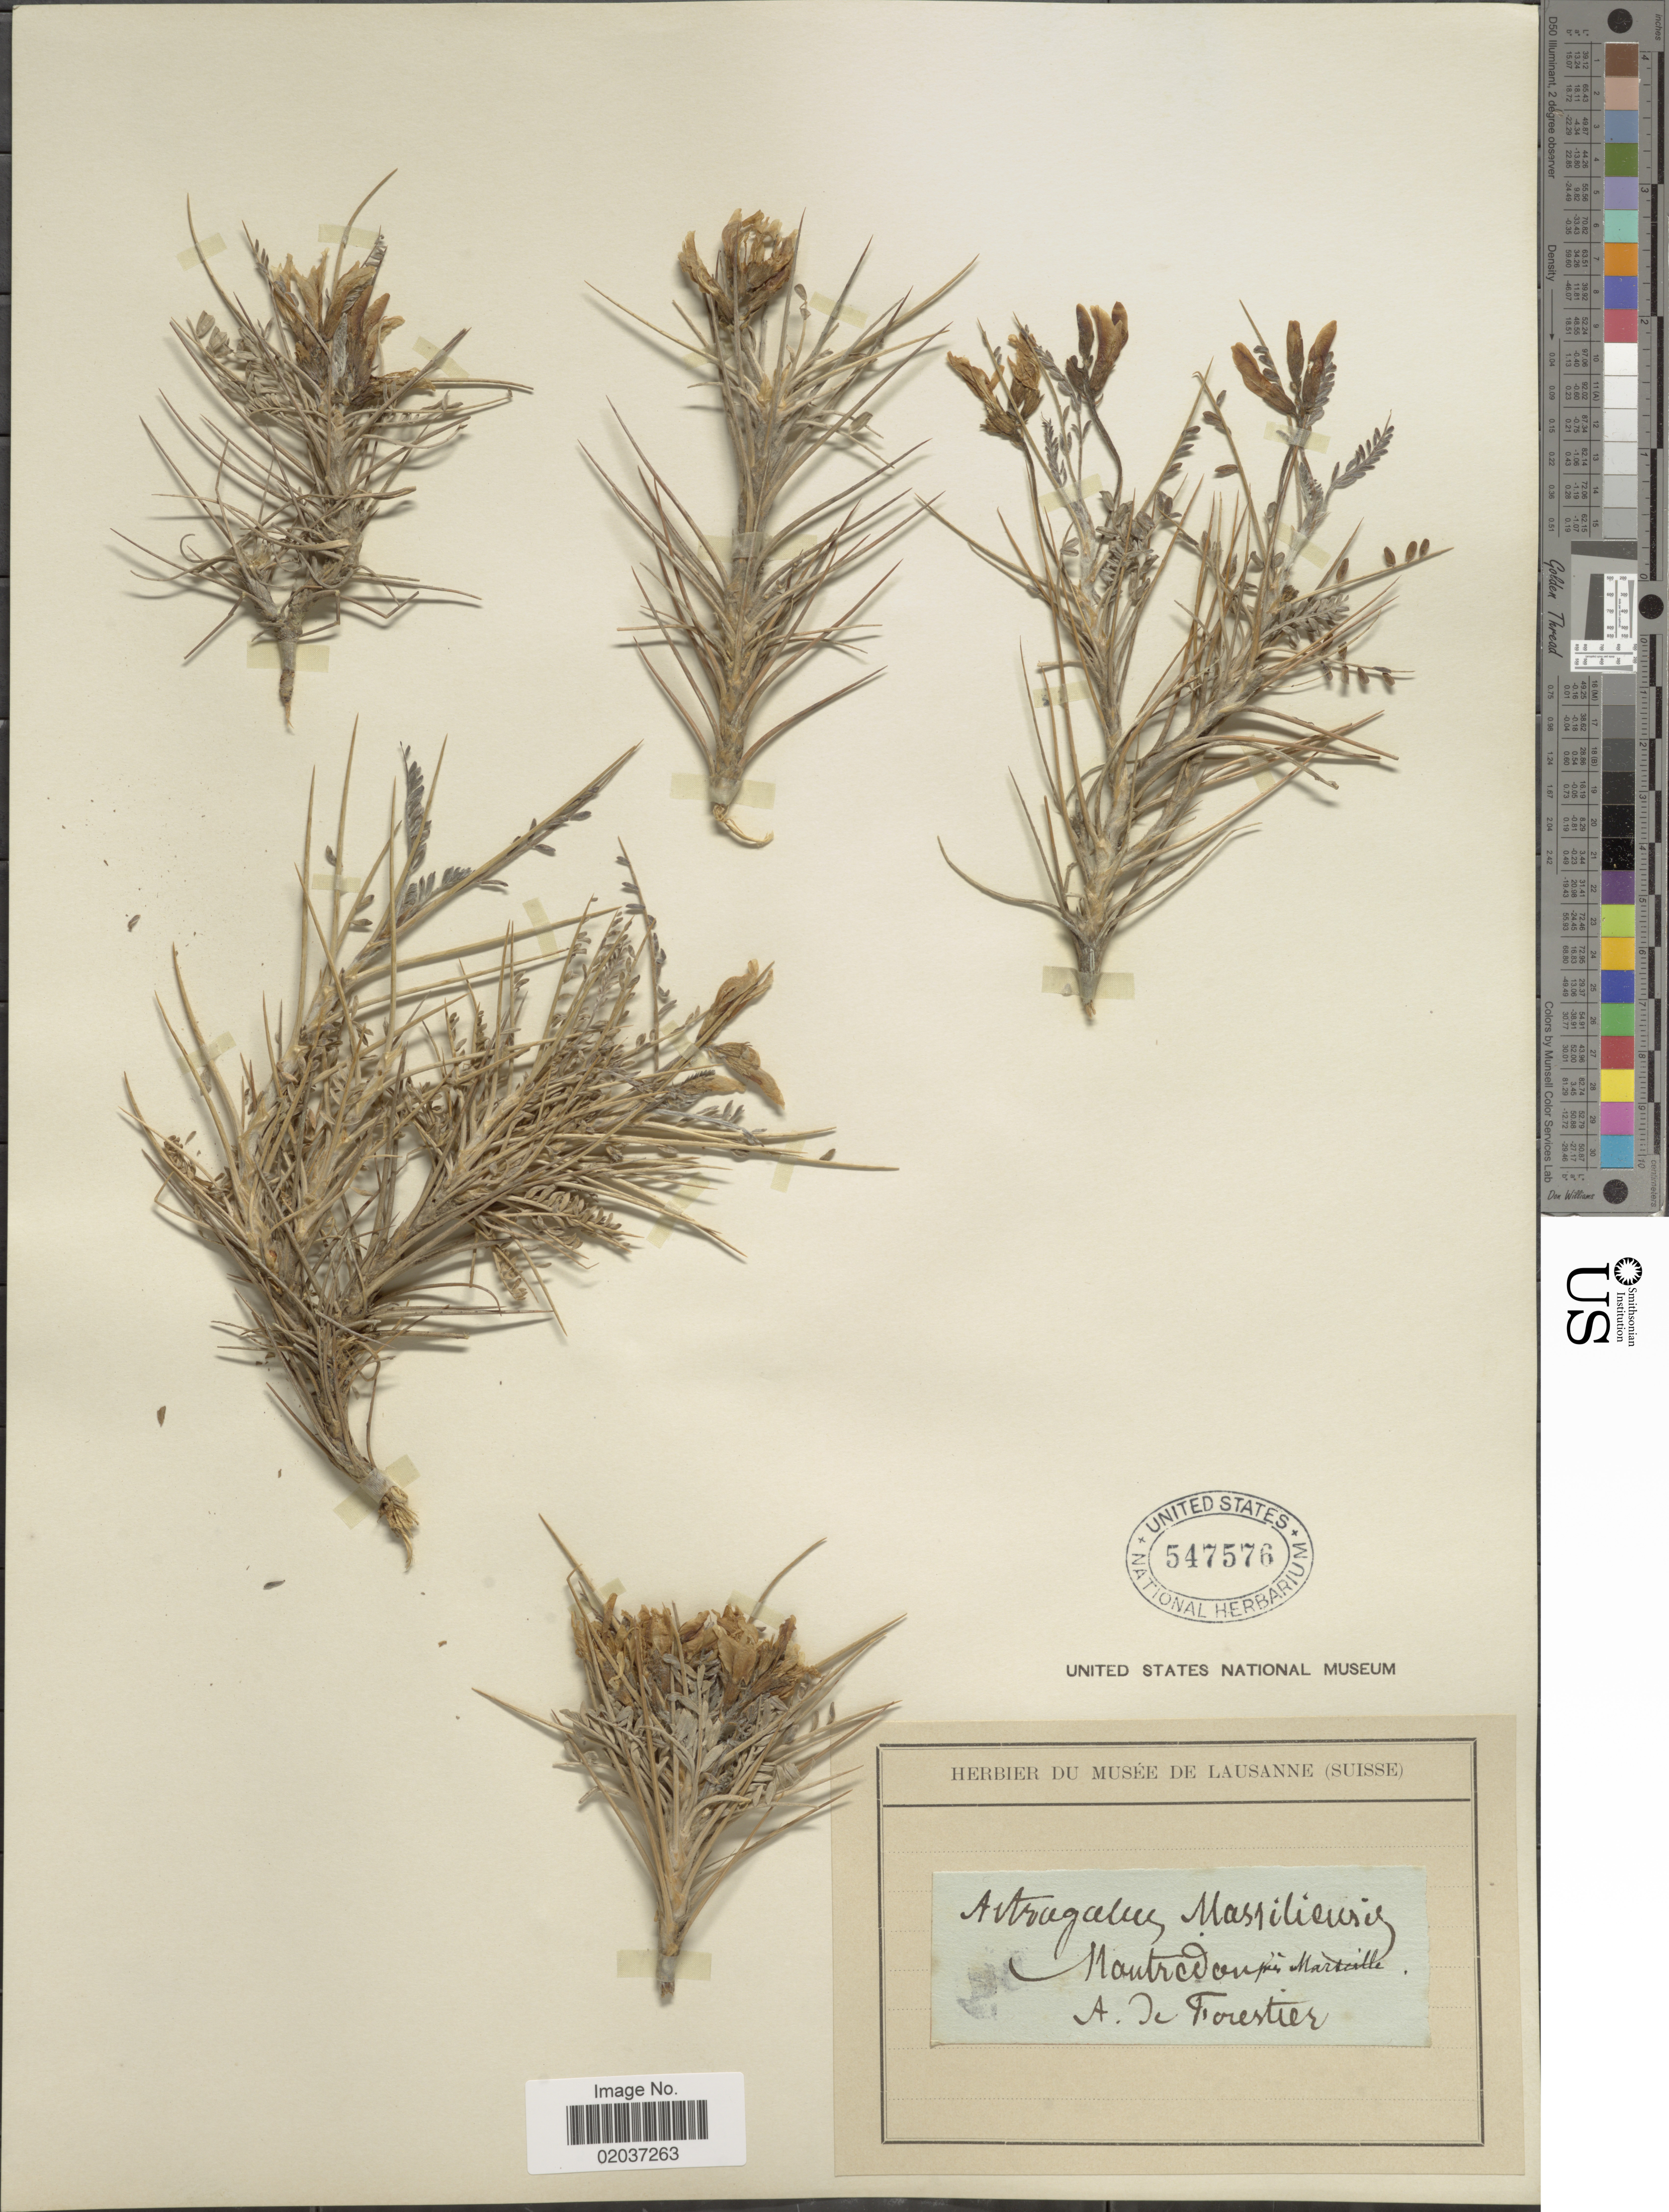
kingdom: Plantae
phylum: Tracheophyta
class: Magnoliopsida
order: Fabales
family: Fabaceae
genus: Astragalus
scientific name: Astragalus massiliensis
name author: Lam.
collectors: A. Forestier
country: France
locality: Montredon [interpreted] pres Marseille.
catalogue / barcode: US 547576